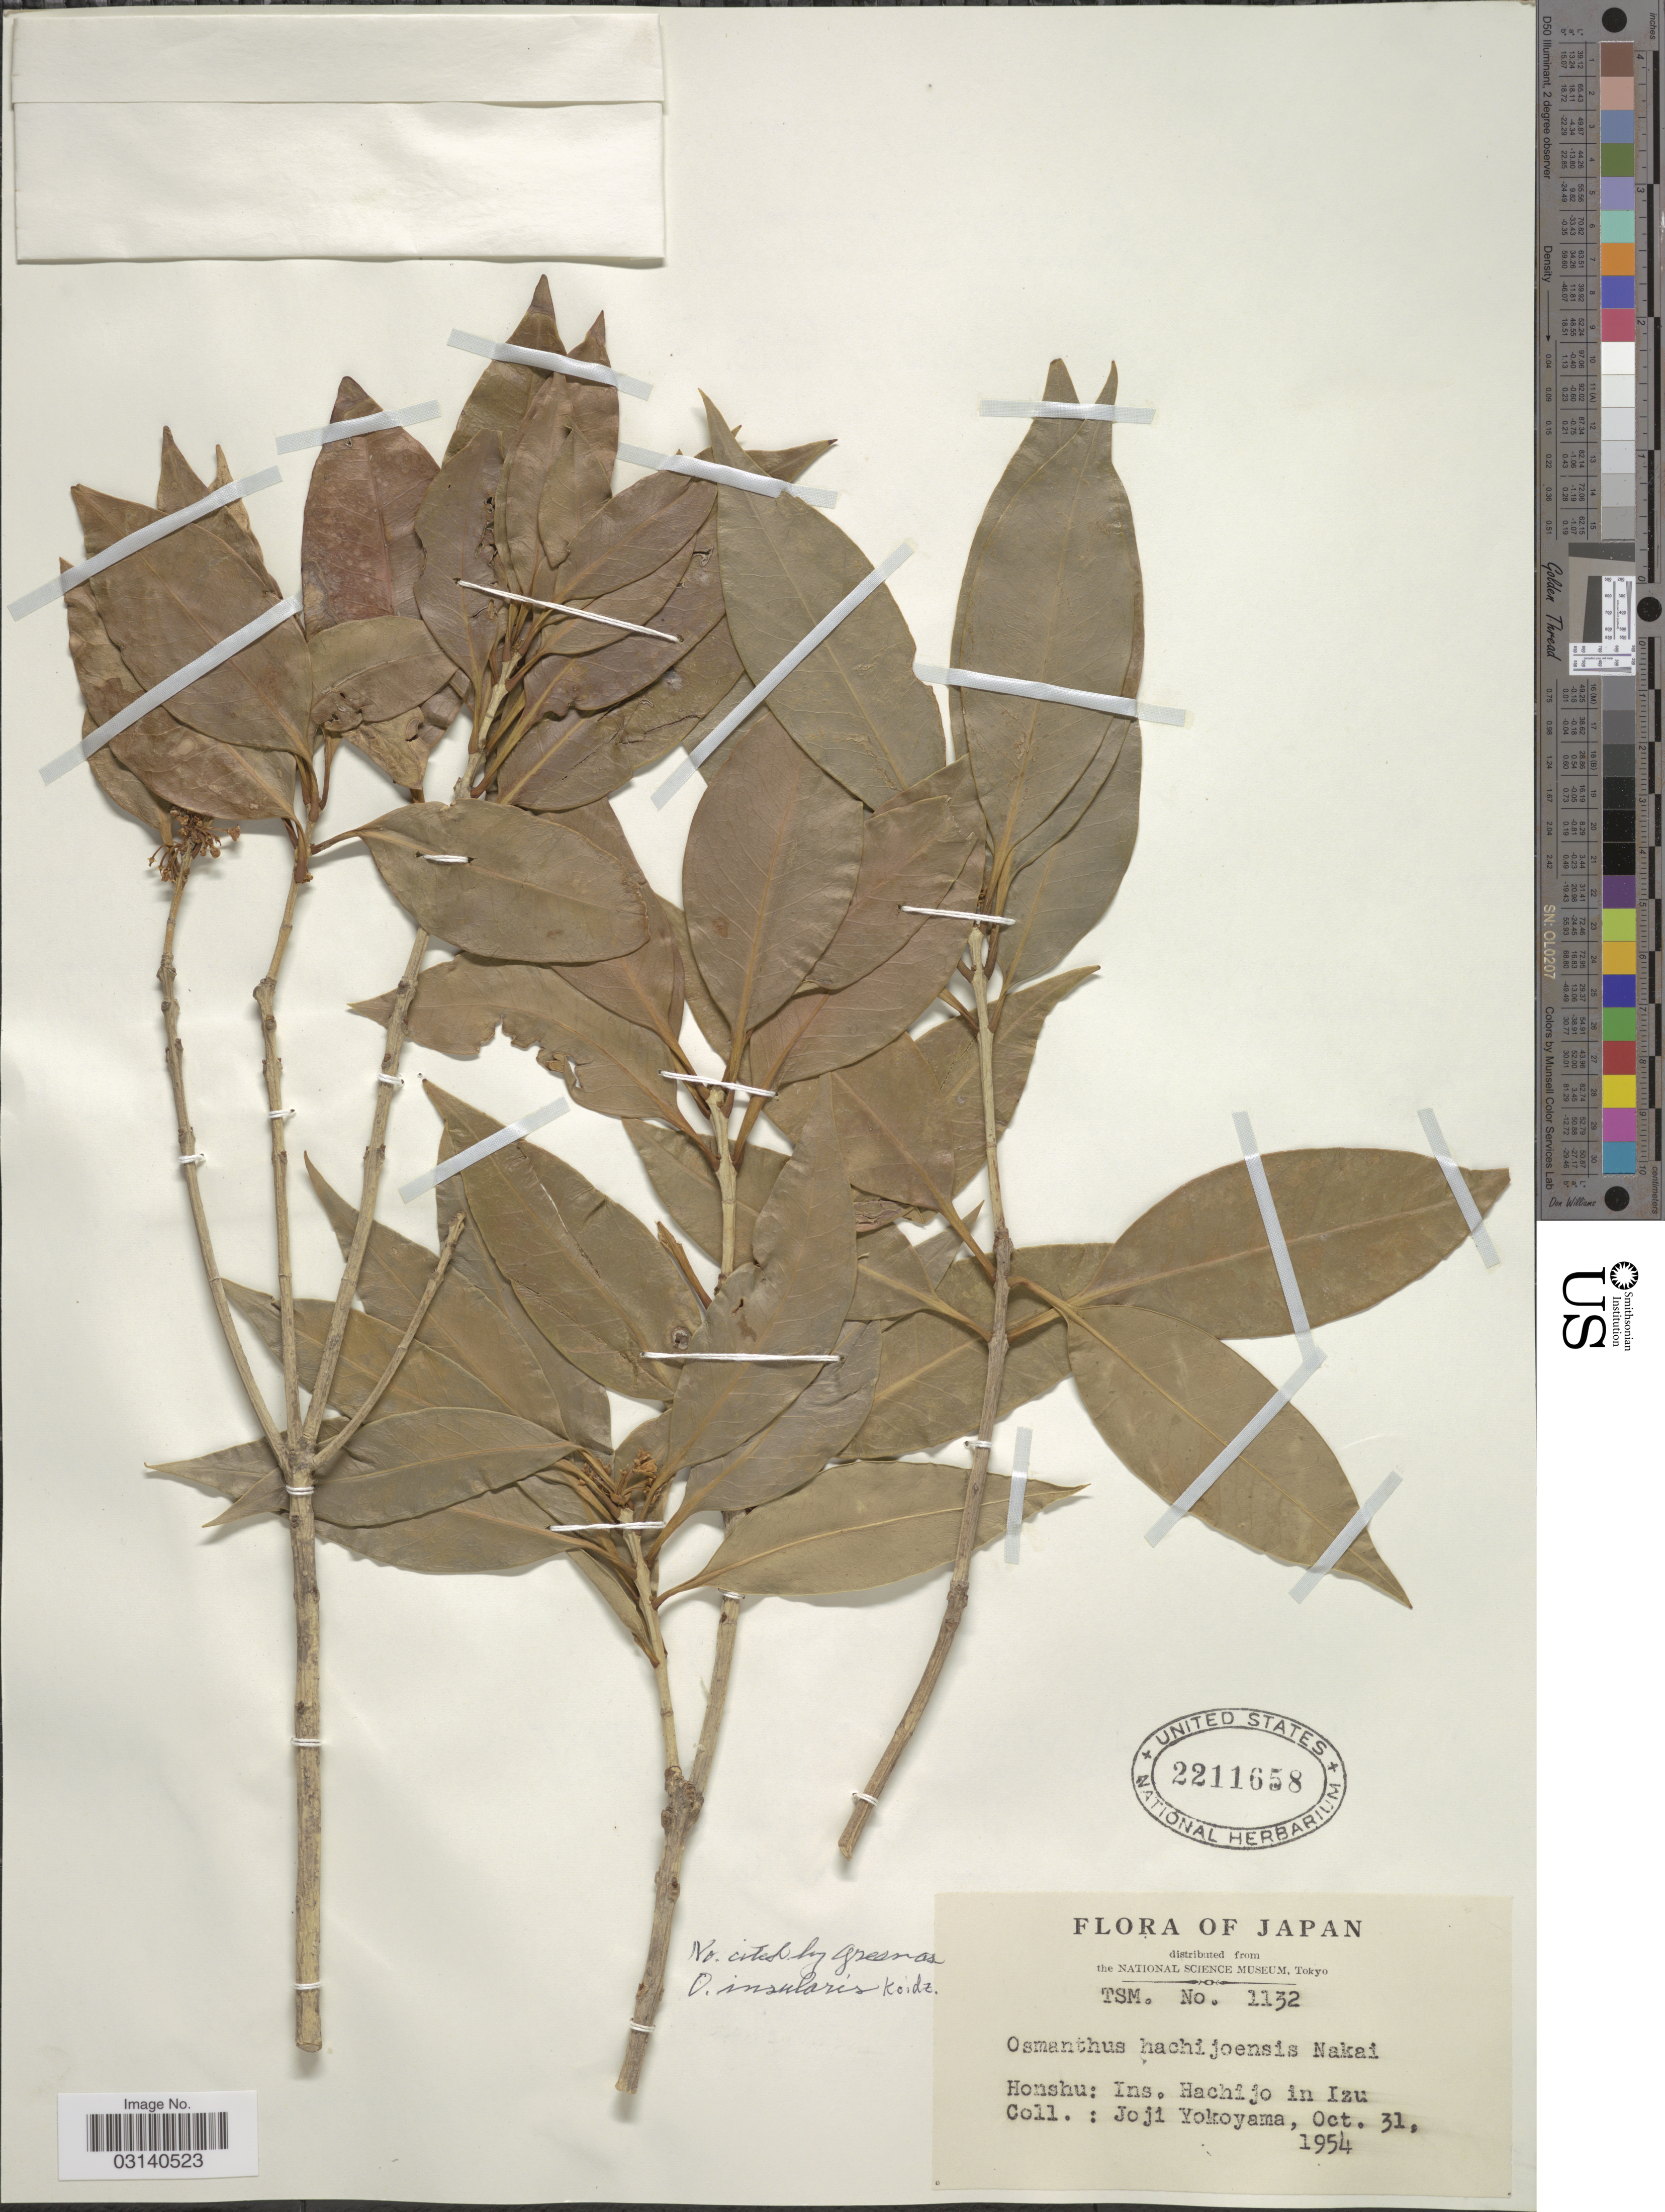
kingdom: Plantae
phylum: Tracheophyta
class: Magnoliopsida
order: Lamiales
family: Oleaceae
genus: Osmanthus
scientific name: Osmanthus insularis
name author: Koidz.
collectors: J. Yokoyama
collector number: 1232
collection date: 1954-10-31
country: Japan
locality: Honshu: Ins. Hachijo in Izu.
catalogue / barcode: US 2211658